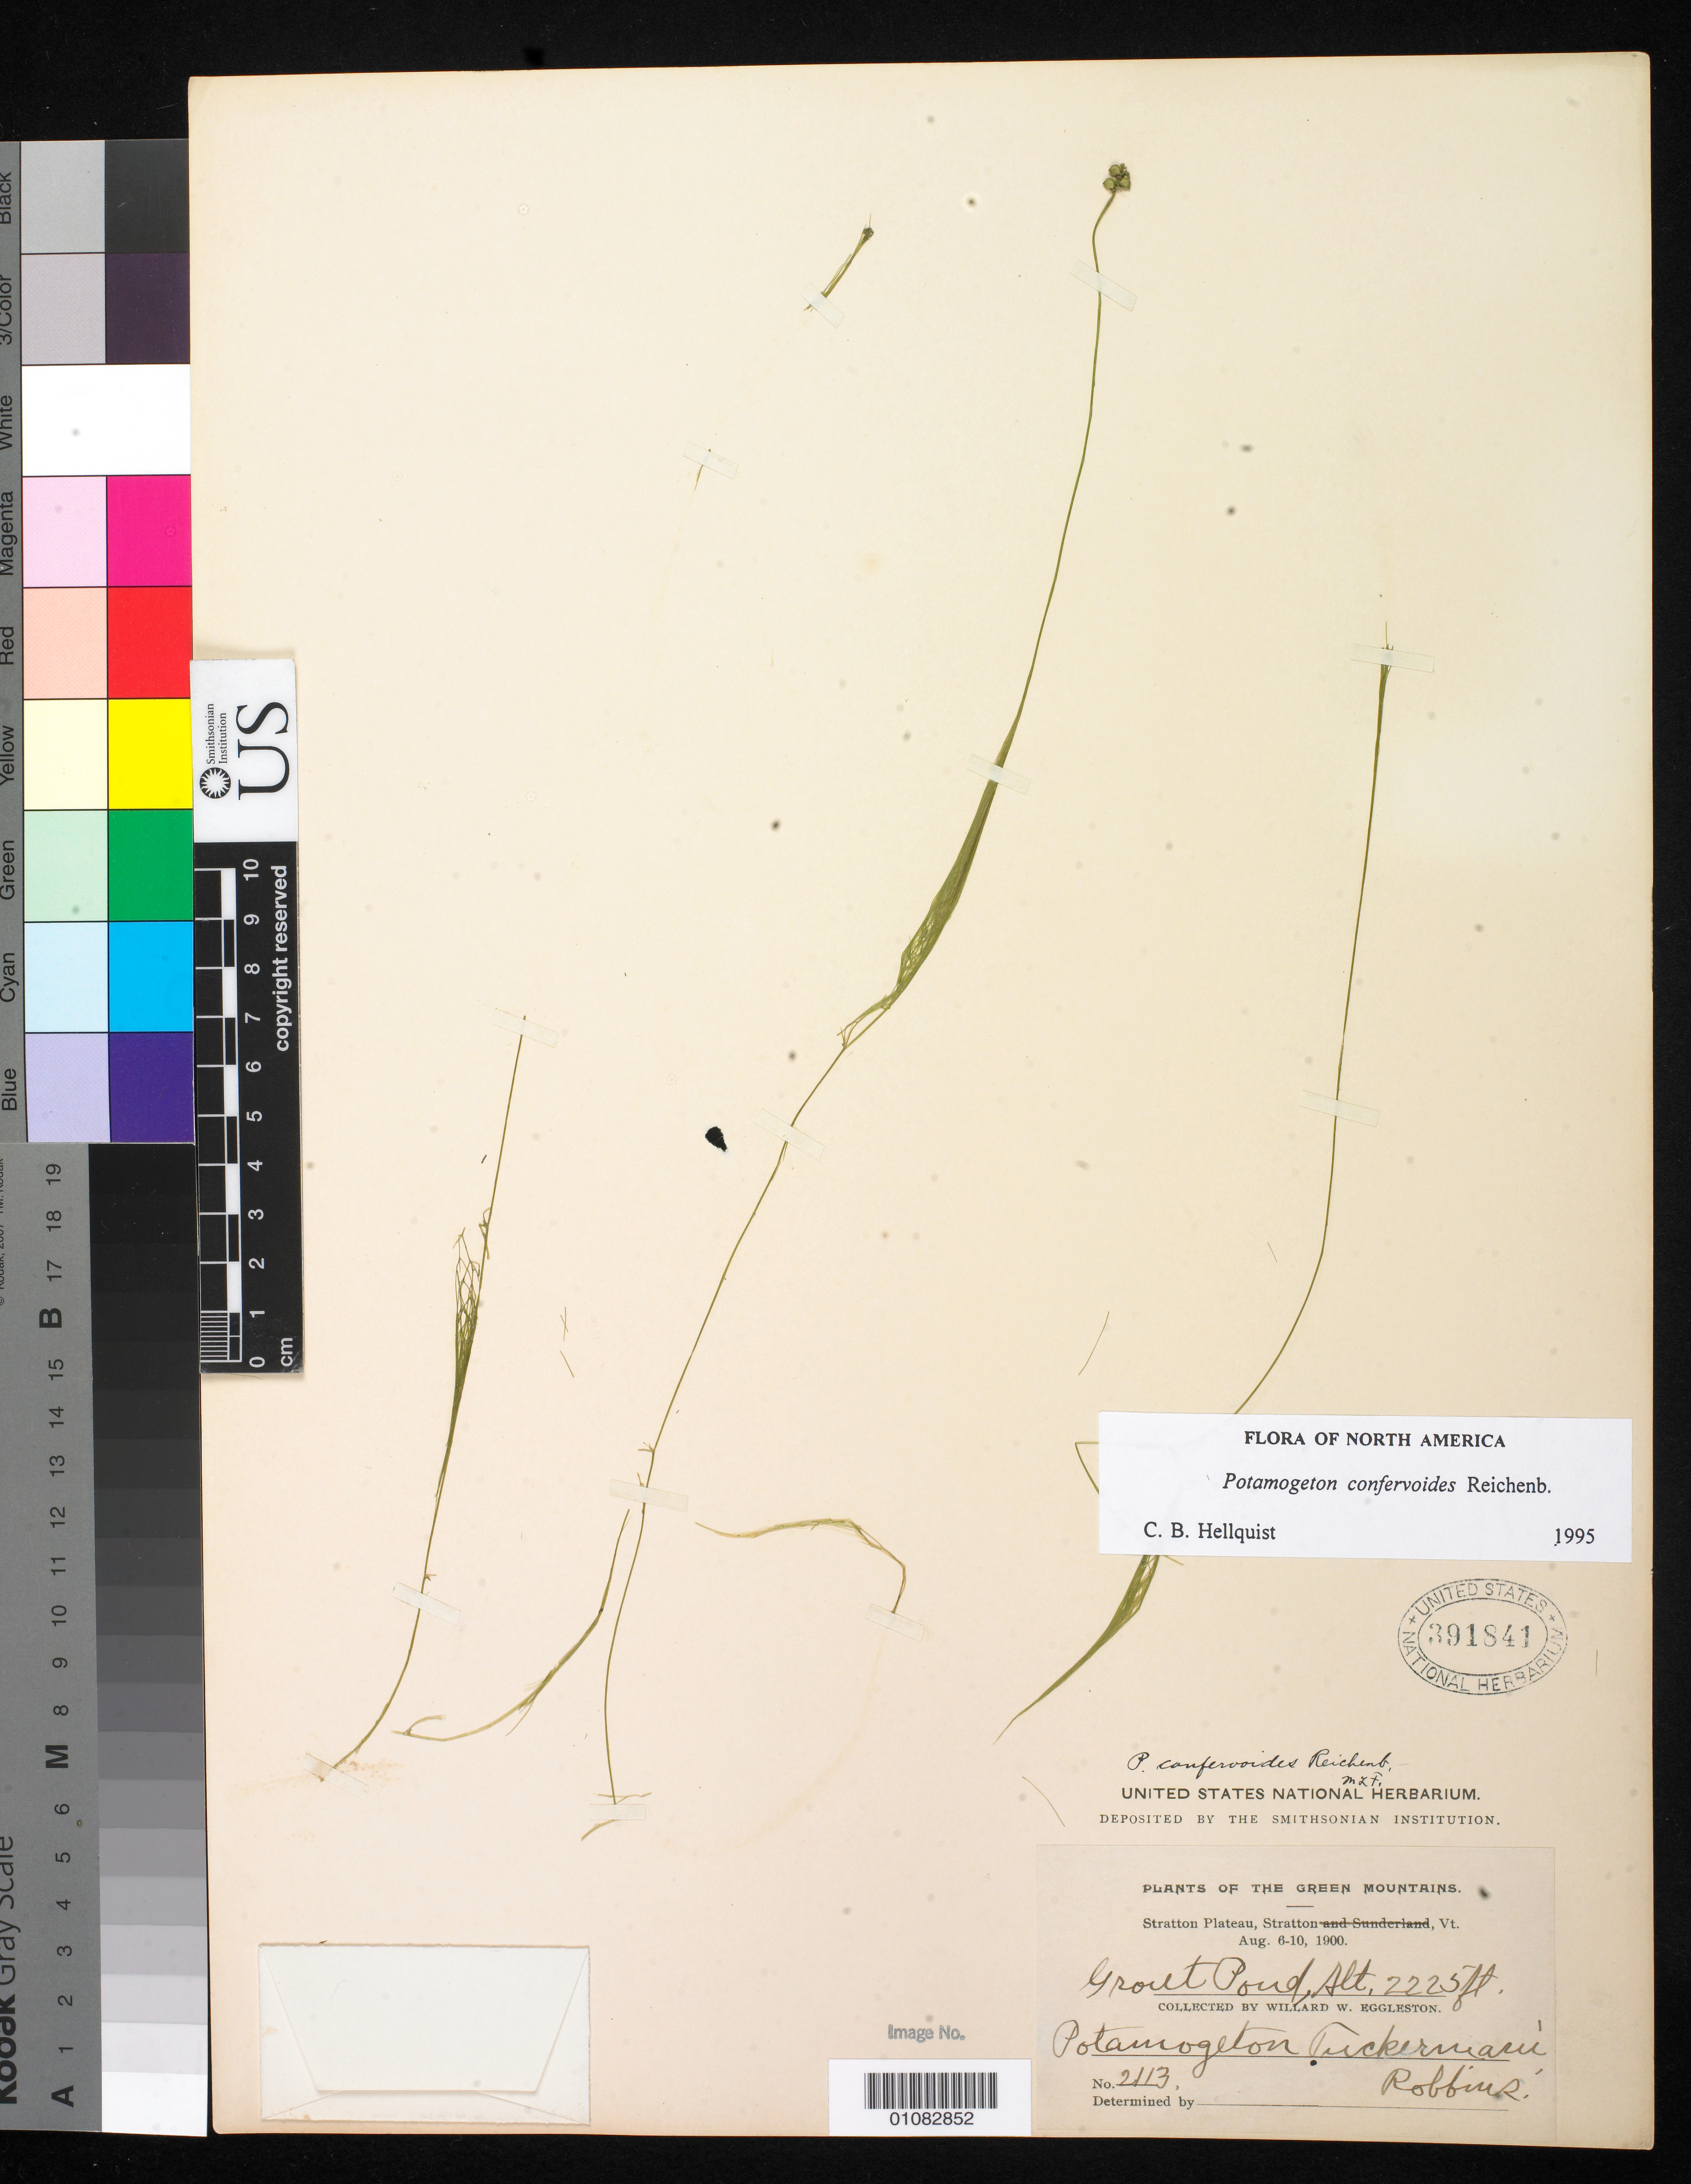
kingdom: Plantae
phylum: Tracheophyta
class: Liliopsida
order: Alismatales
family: Potamogetonaceae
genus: Potamogeton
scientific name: Potamogeton confervoides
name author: Rchb.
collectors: W. W. Eggleston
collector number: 2113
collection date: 1900-08-06/1900-08-10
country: United States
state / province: Vermont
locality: Stratton, Stratton Plateau, Grout Pond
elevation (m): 678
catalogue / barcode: US 391841